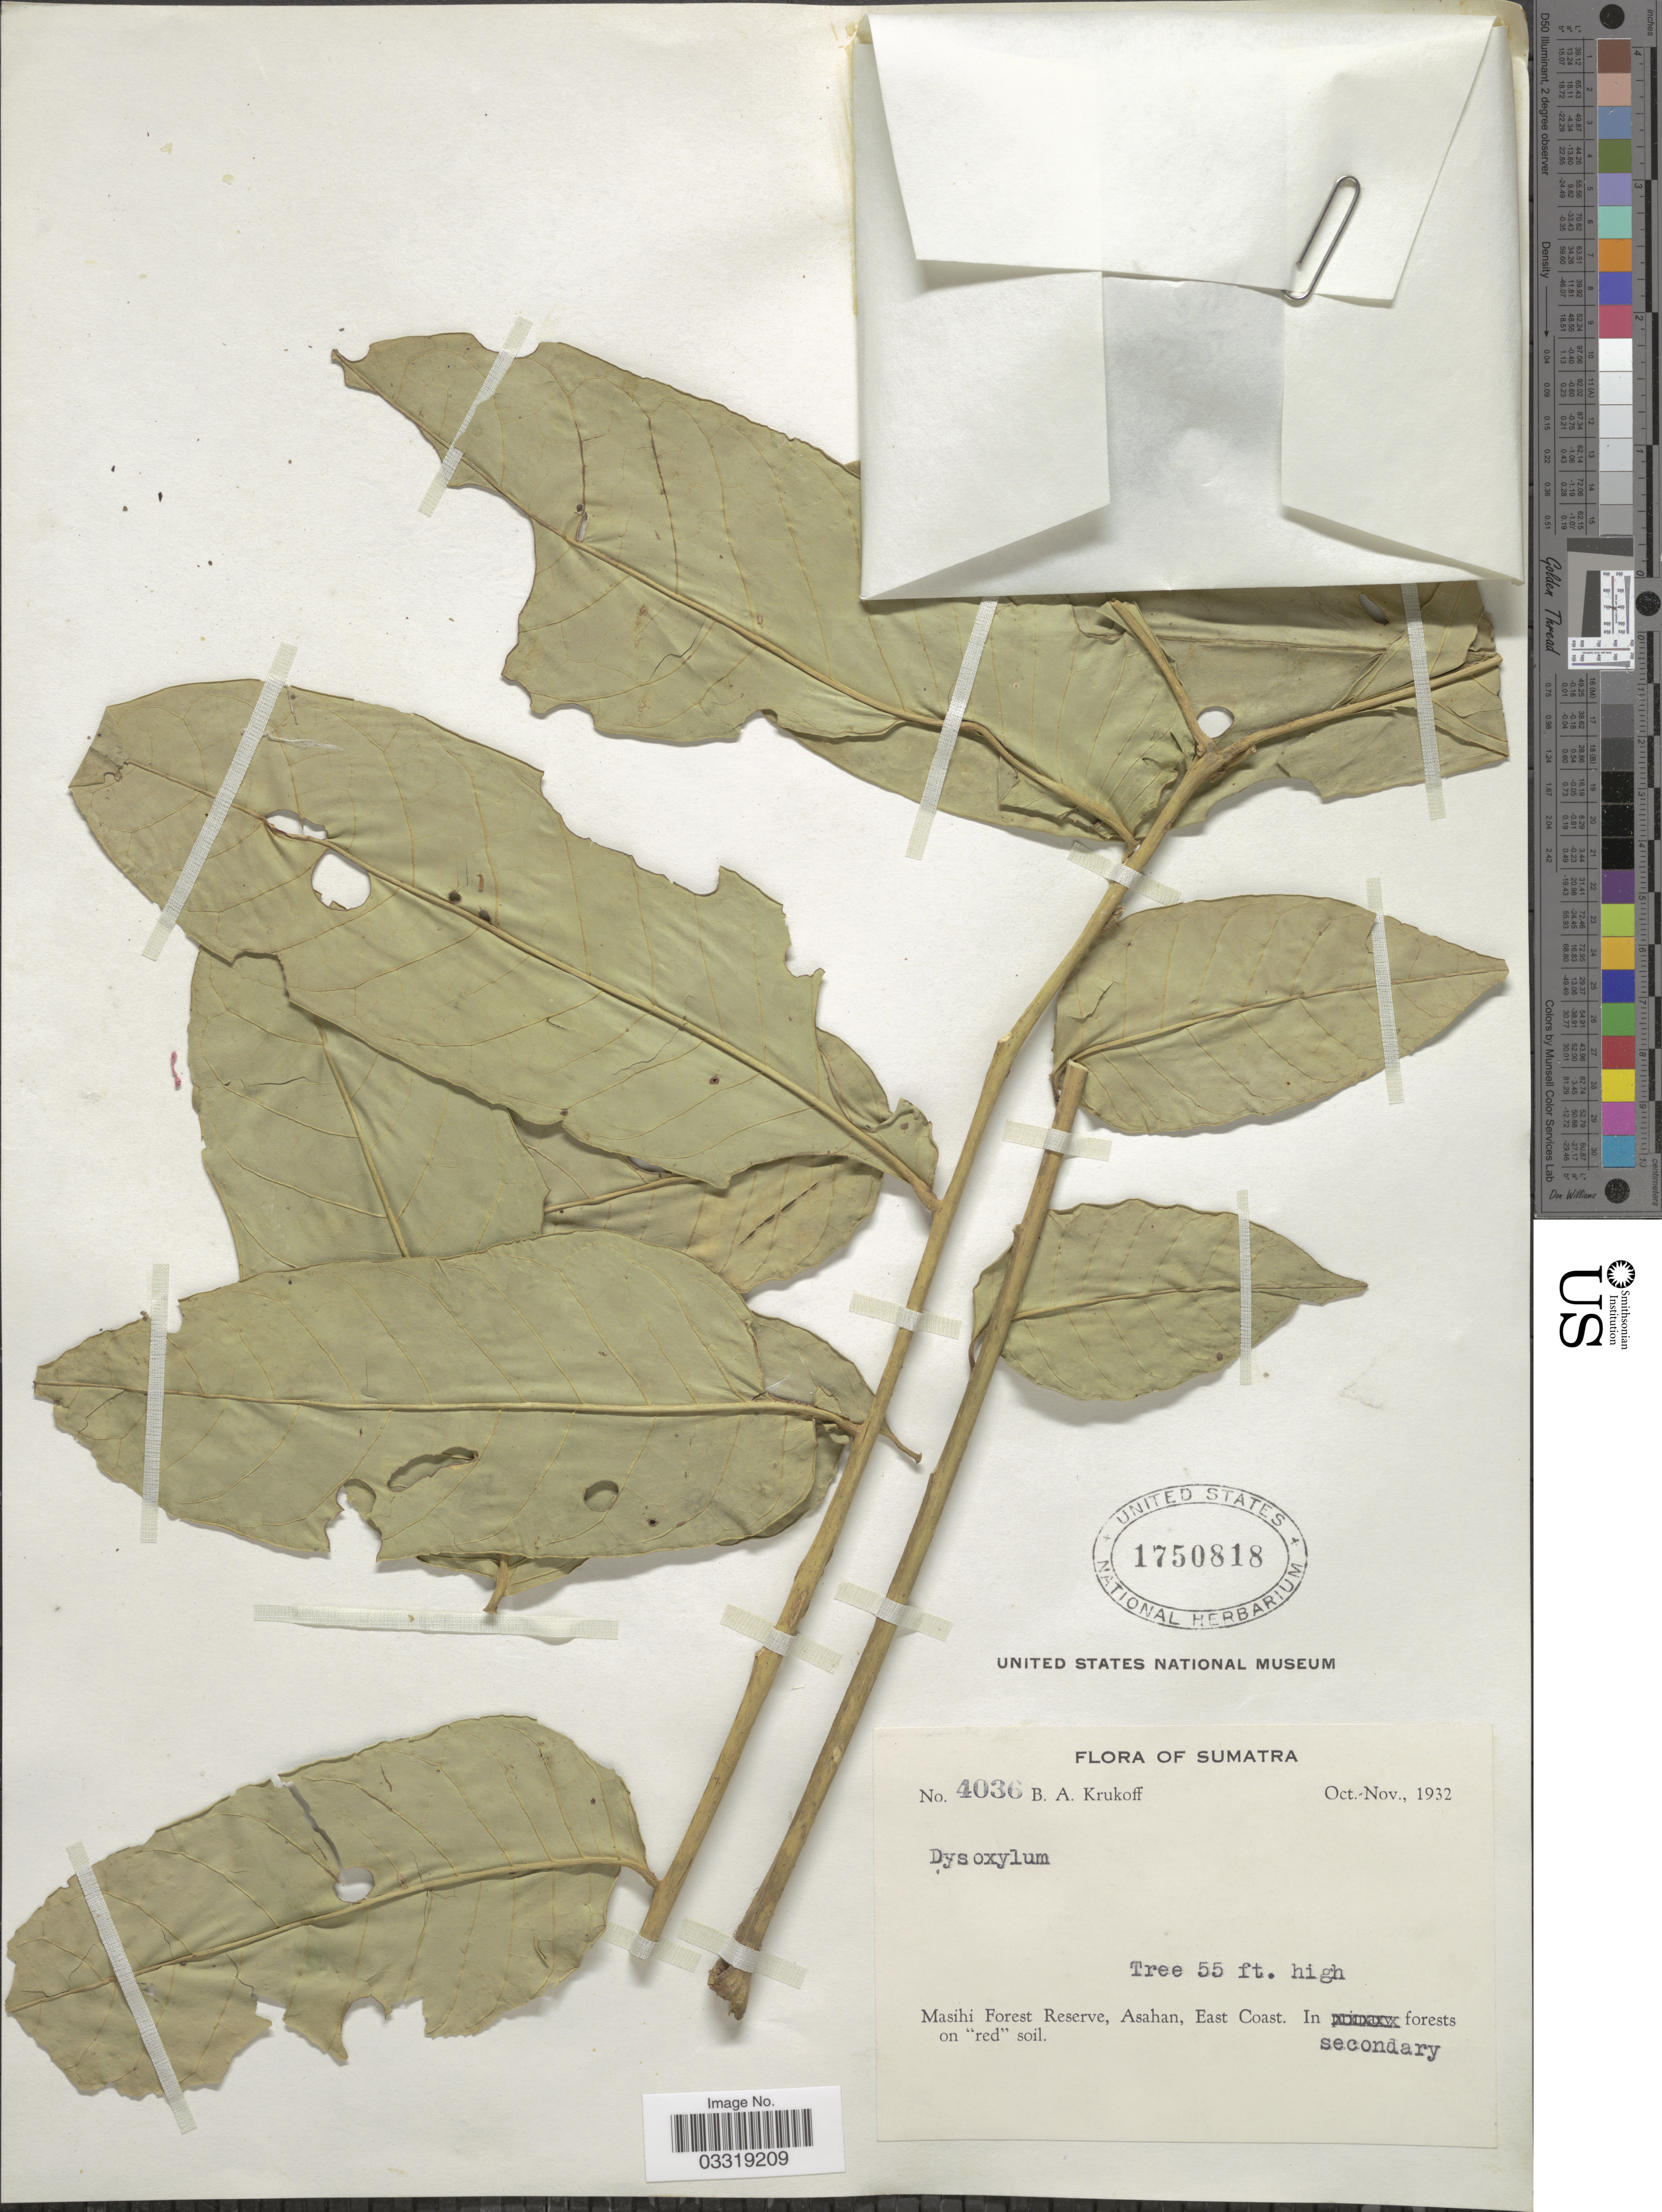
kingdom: Plantae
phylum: Tracheophyta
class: Magnoliopsida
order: Sapindales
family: Meliaceae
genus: Dysoxylum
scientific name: Dysoxylum sp.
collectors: B. A. Krukoff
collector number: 4036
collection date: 1932-10/1932-11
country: Indonesia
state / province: Sumatra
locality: Masihi Forest Reserve, Asahan, East Coast.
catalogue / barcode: US 1750818